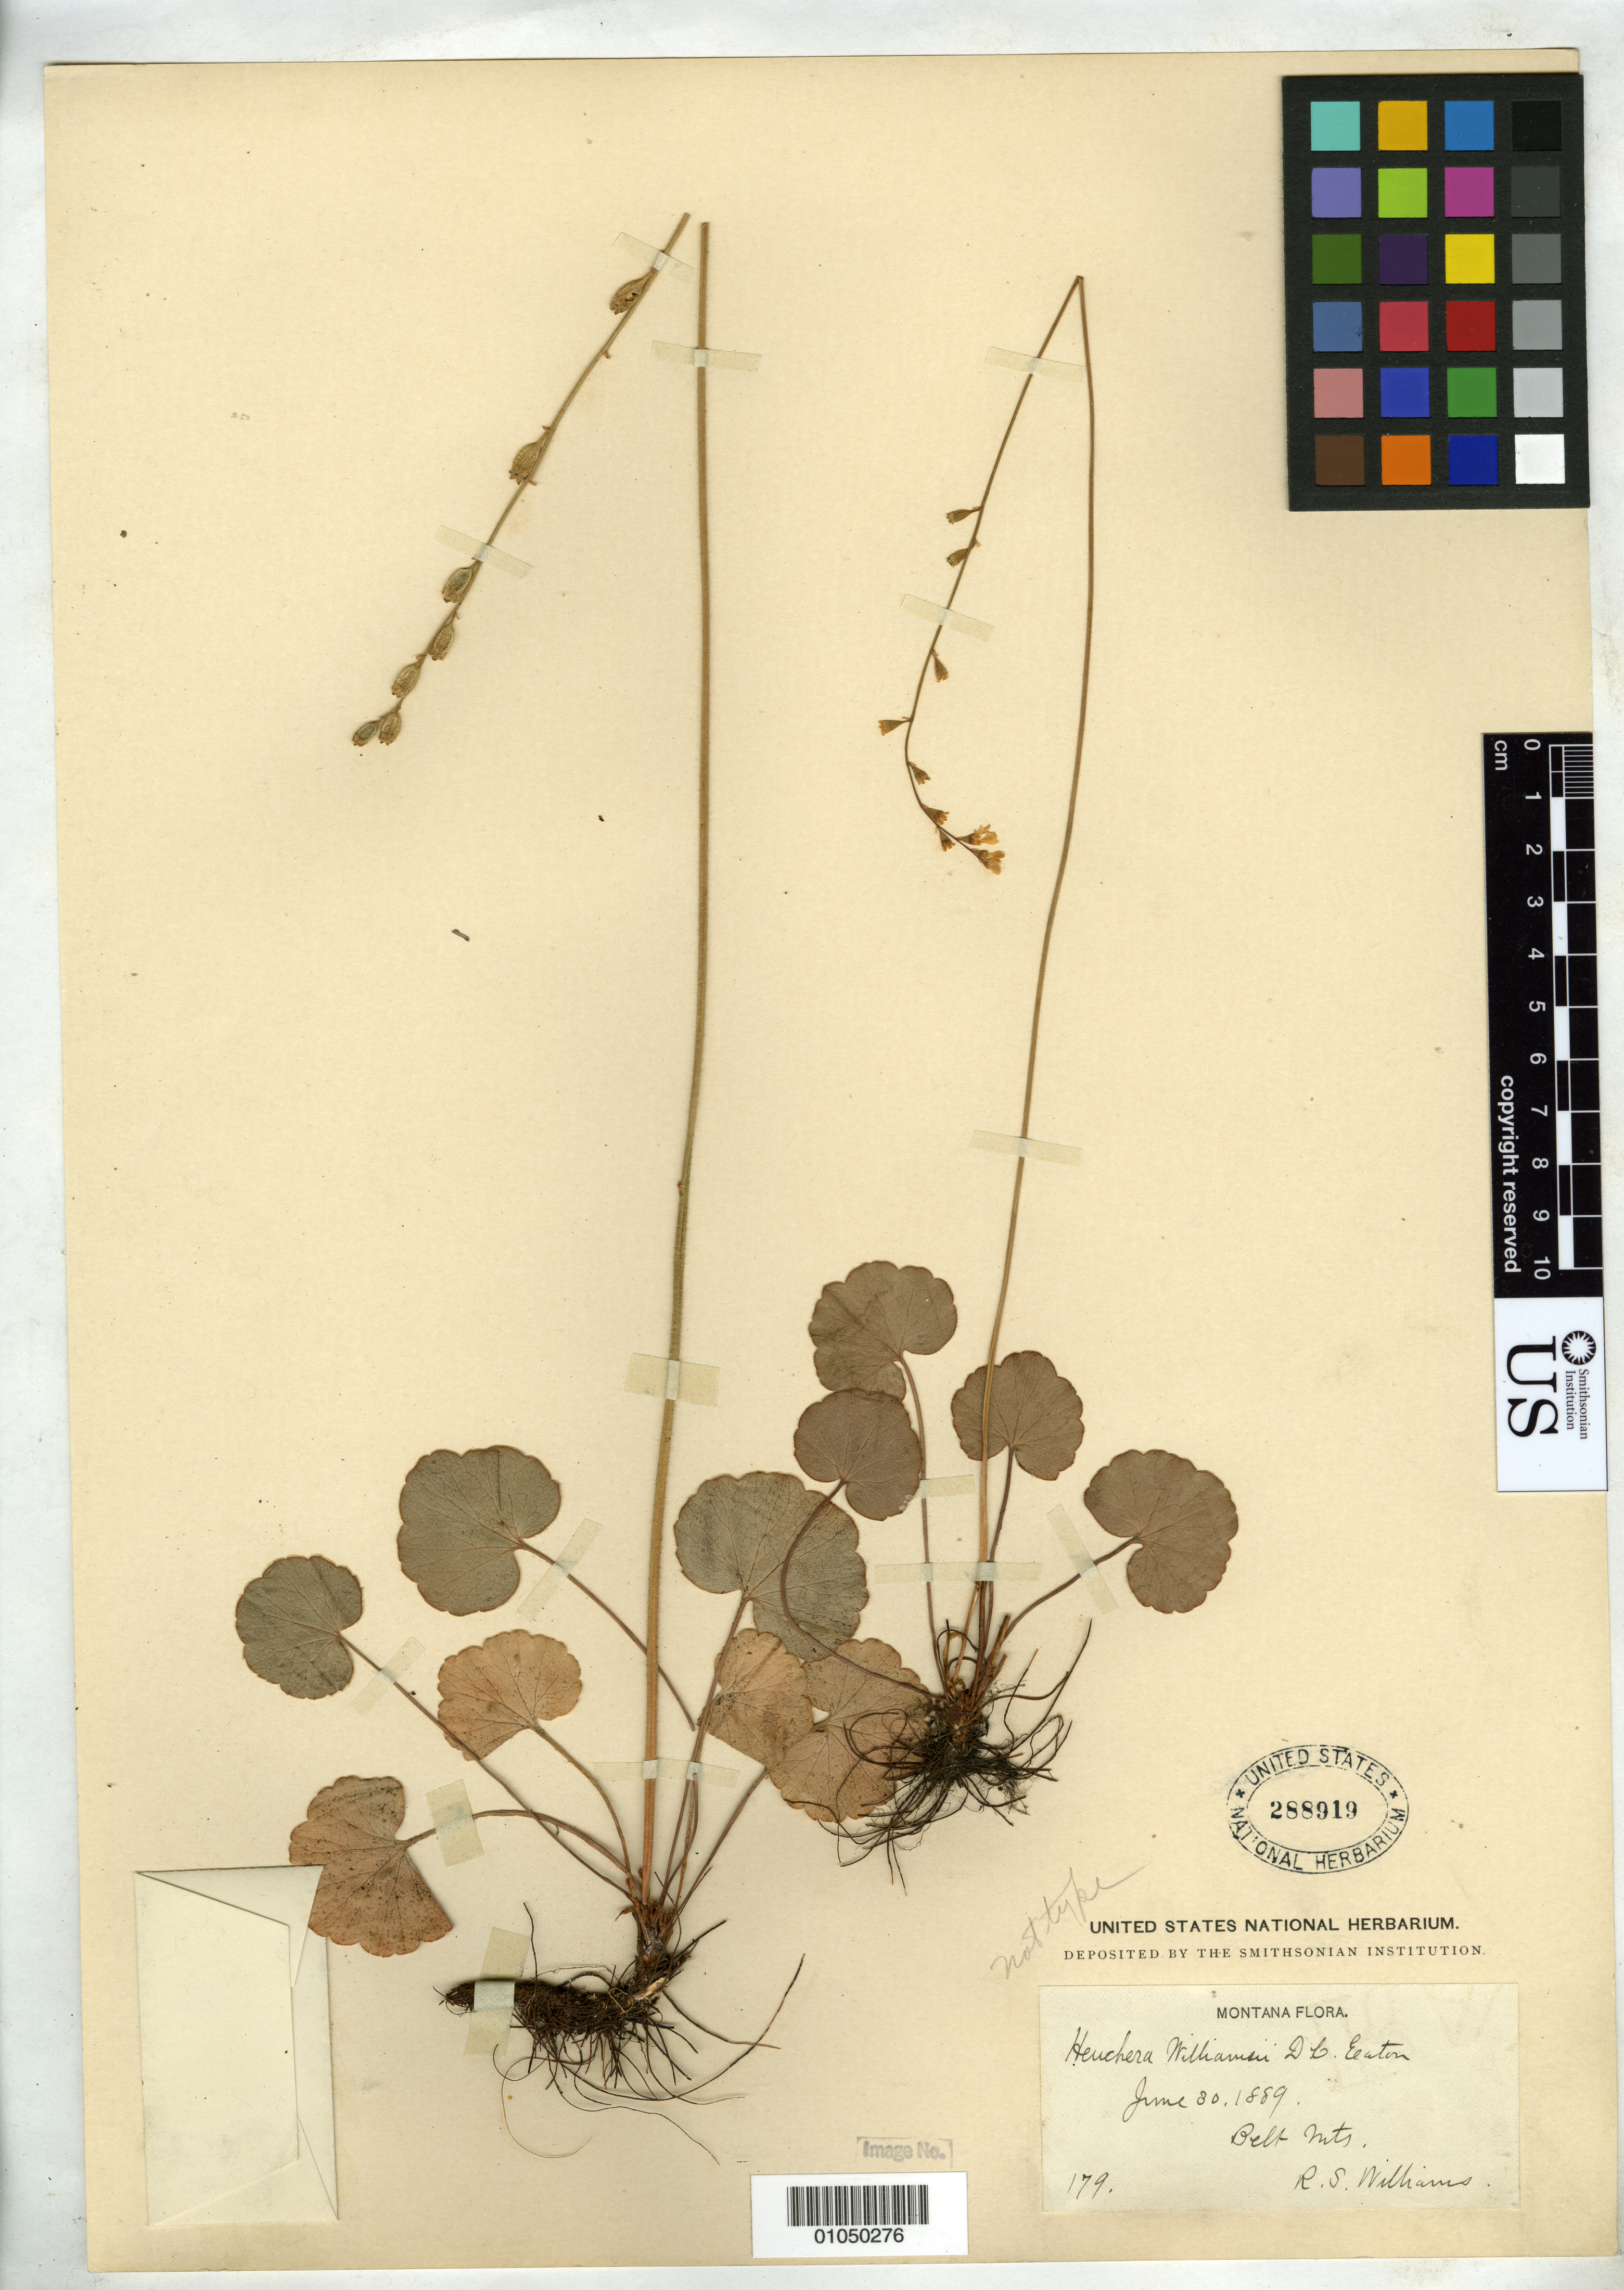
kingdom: Plantae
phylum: Tracheophyta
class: Magnoliopsida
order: Saxifragales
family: Saxifragaceae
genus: Heuchera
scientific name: Heuchera williamsii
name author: D.C. Eaton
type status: Possible Syntype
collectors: R. S. Williams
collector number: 179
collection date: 1889-06-30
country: United States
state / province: Montana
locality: Belt Mts.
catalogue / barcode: US 288919